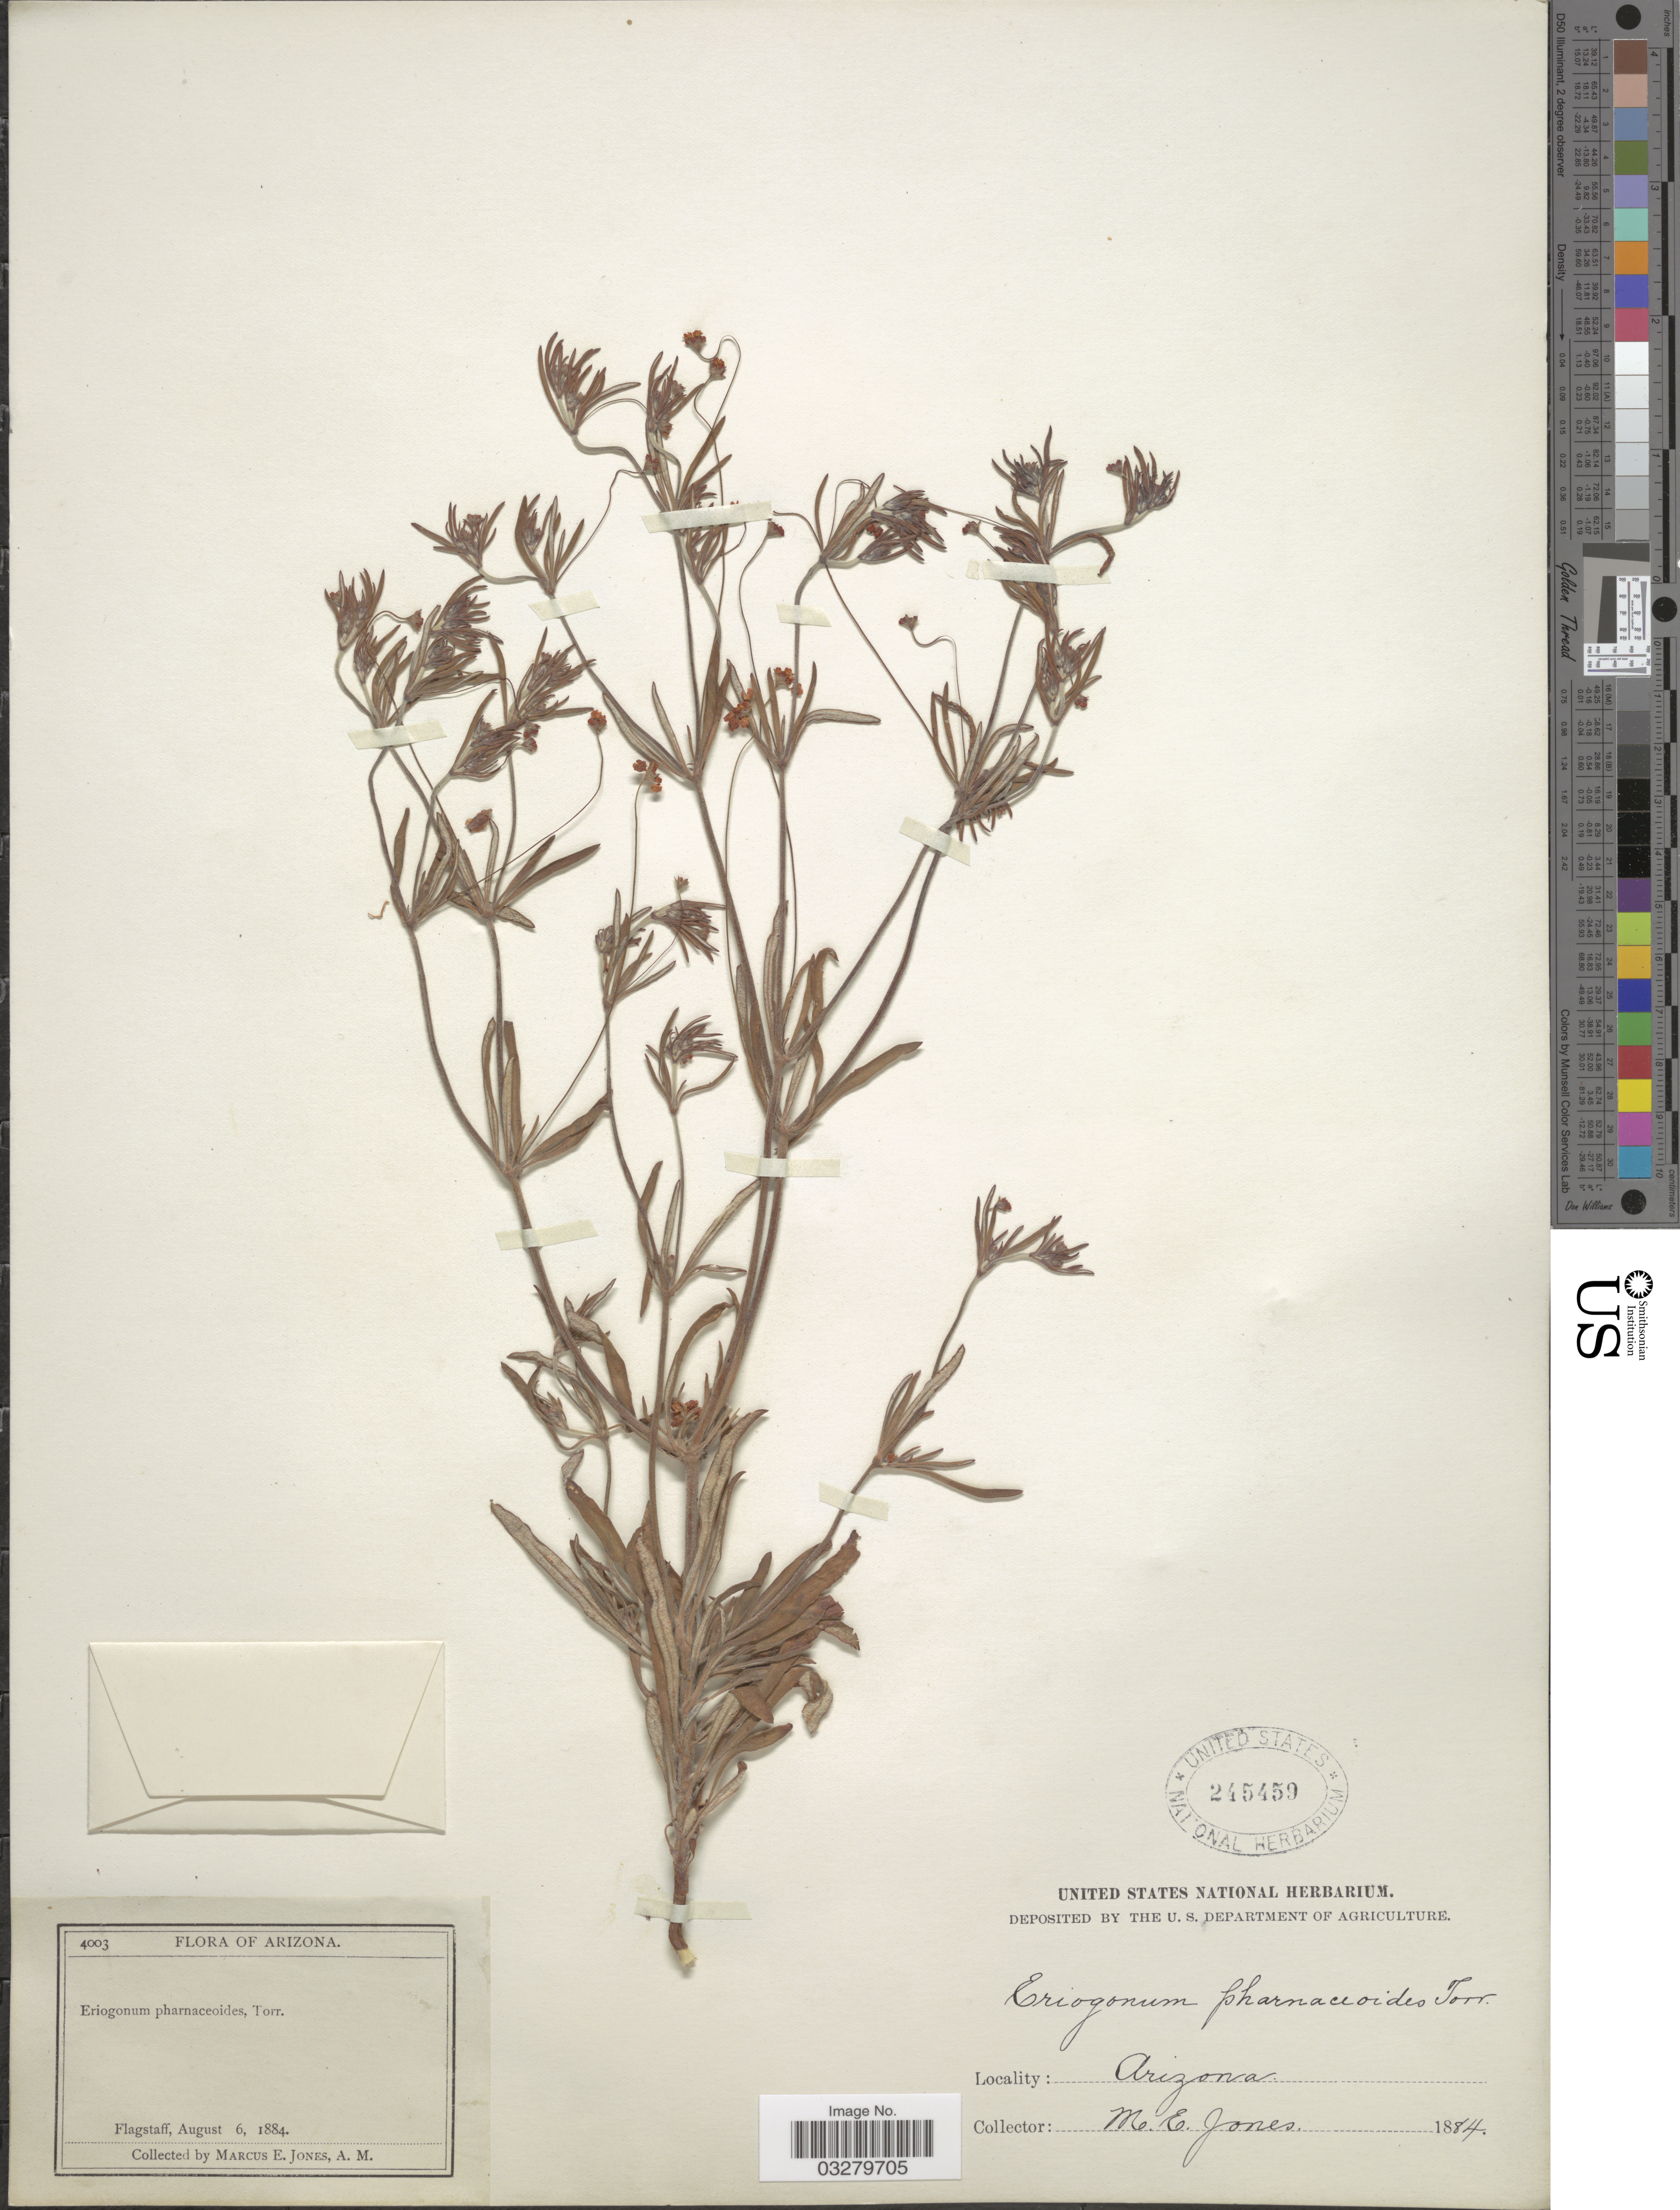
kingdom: Plantae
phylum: Tracheophyta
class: Magnoliopsida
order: Caryophyllales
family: Polygonaceae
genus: Eriogonum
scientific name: Eriogonum pharnaceoides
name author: Torr.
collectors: M. E. Jones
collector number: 4003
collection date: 1884-08-06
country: United States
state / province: Arizona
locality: Flagstaff.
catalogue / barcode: US 245459